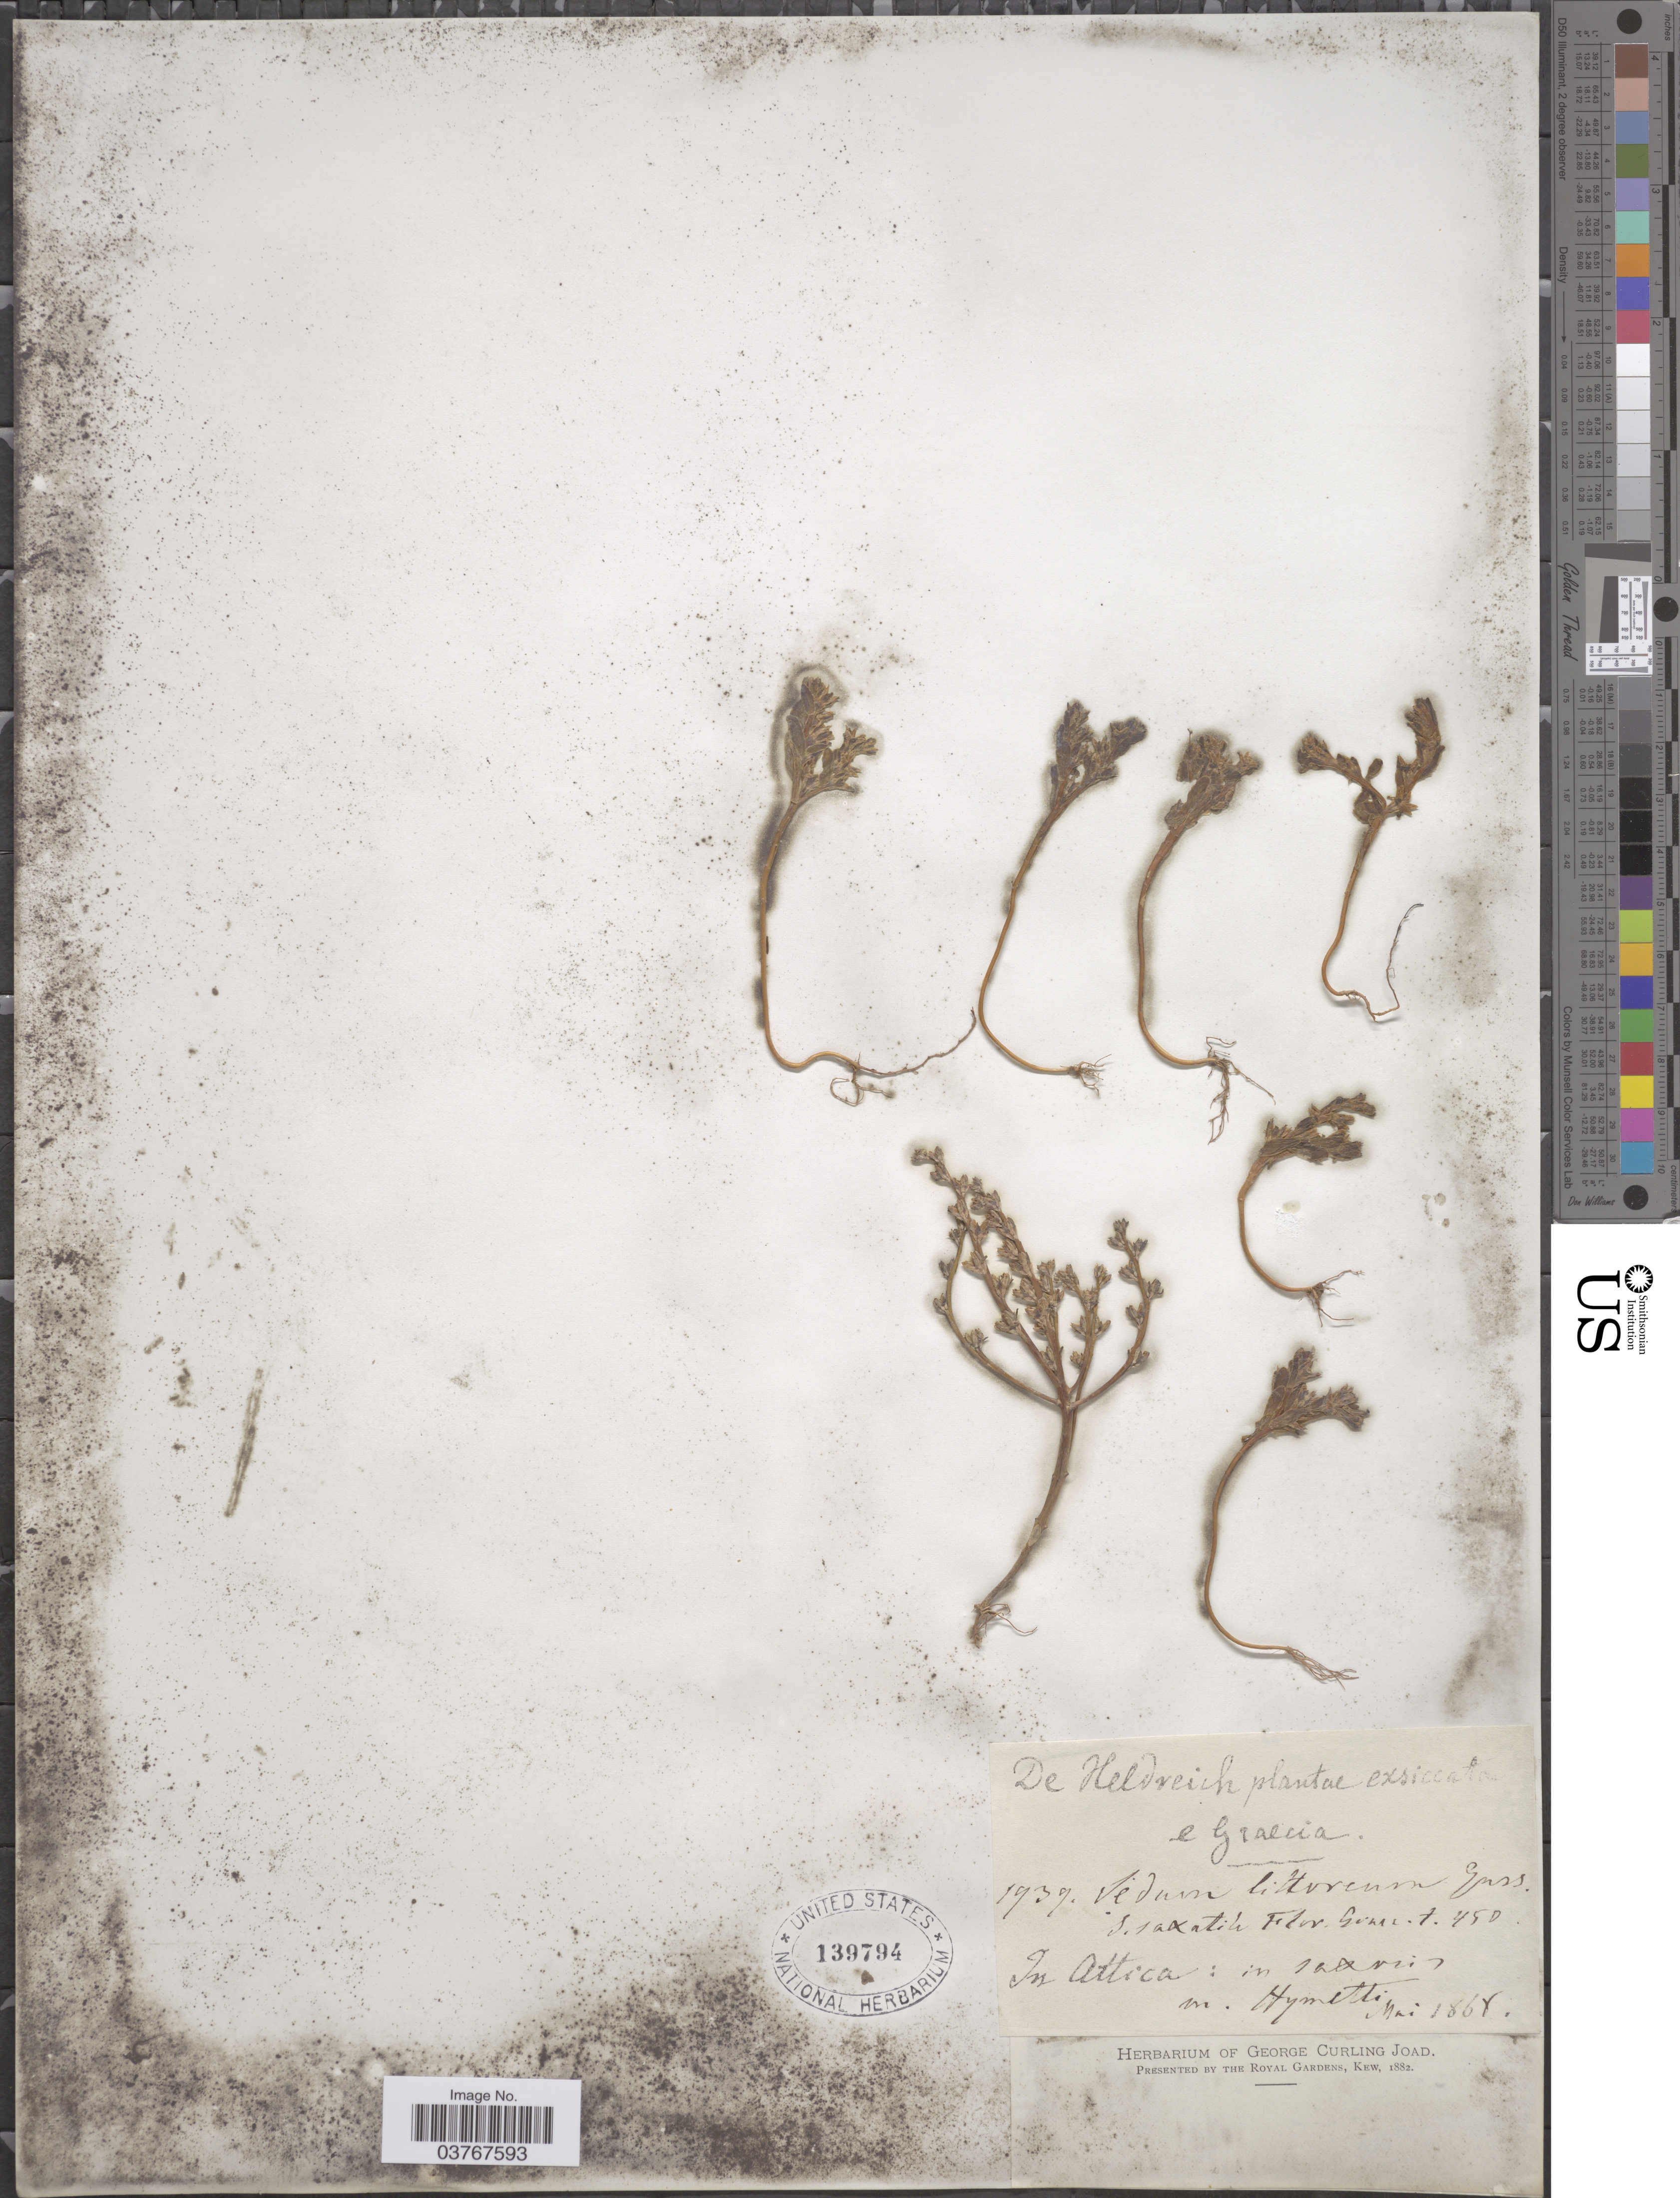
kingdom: Plantae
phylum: Tracheophyta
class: Magnoliopsida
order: Saxifragales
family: Crassulaceae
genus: Sedum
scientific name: Sedum litoreum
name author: Gussone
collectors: ex herb. De Heldreich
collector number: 1939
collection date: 1868-05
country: Greece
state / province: Attica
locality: In saxosis. M. Hymetti.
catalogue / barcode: US 139794